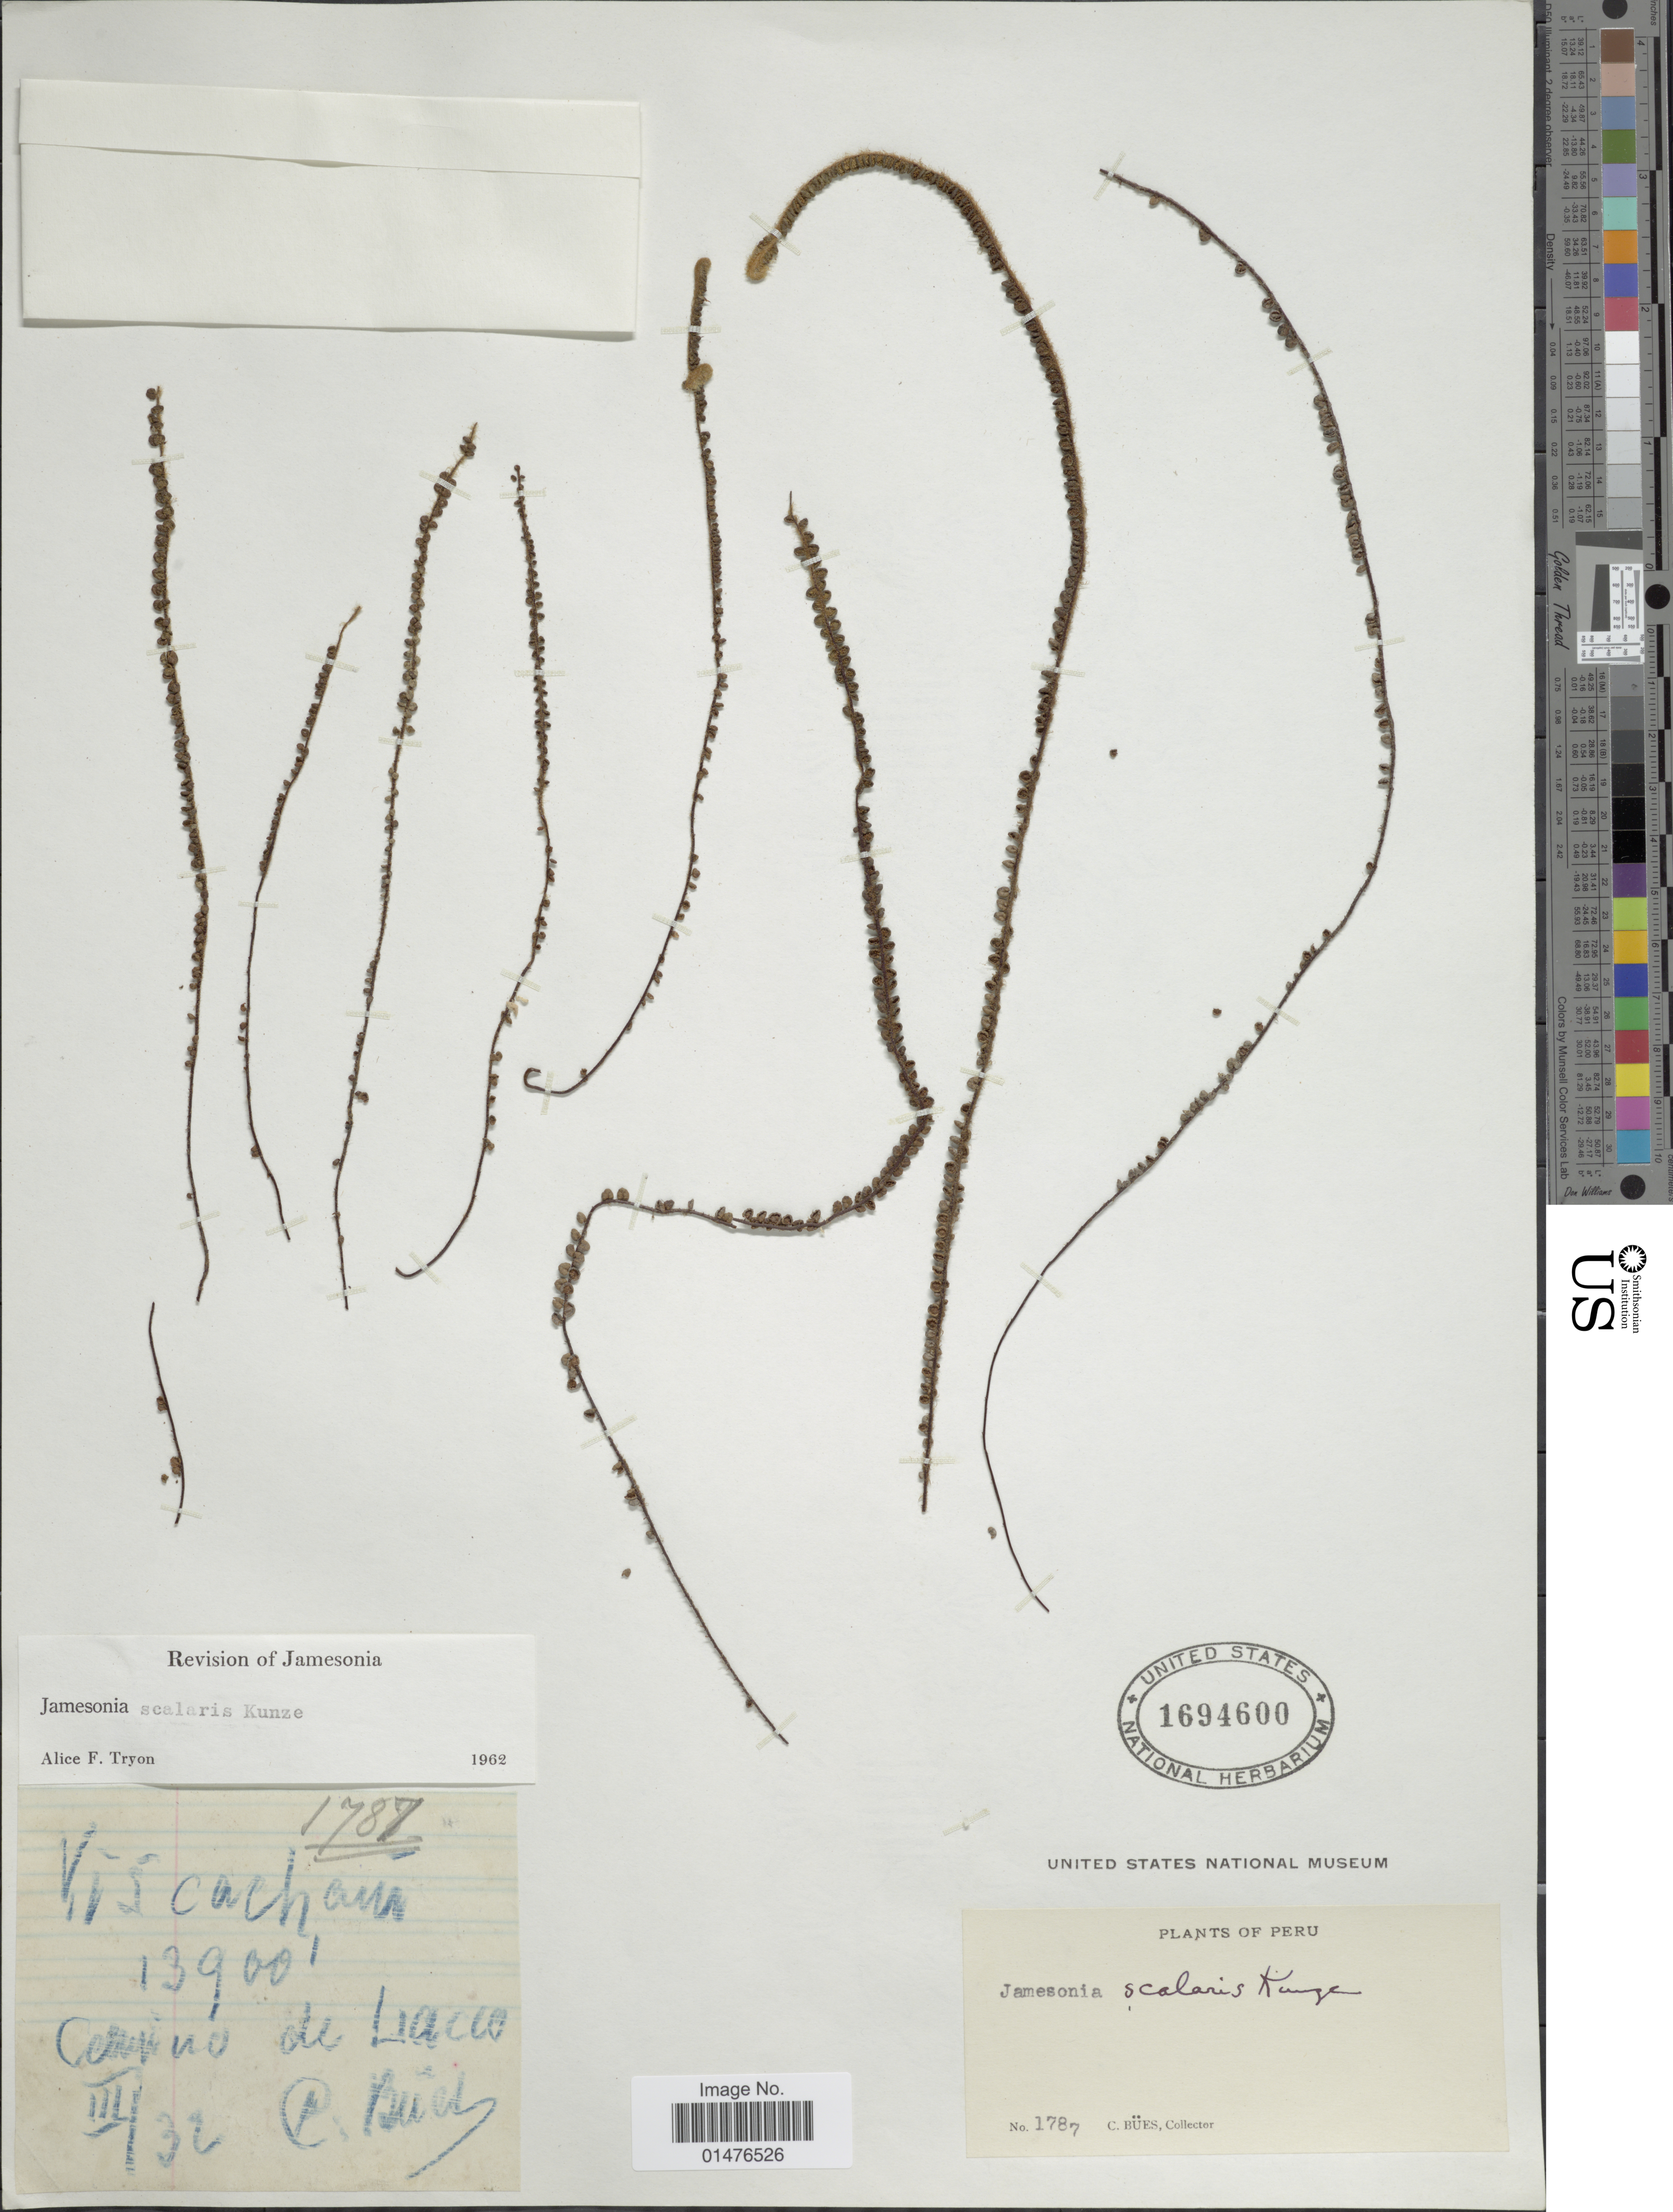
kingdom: Plantae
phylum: Tracheophyta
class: Polypodiopsida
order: Polypodiales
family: Pteridaceae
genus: Jamesonia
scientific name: Jamesonia scalaris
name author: Kunze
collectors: C. Bues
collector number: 1787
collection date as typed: Transcribed d/m/y: /3/32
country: Peru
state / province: Cusco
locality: Viscachani. Camino de Lacco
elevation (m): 4237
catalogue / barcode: US 1694600